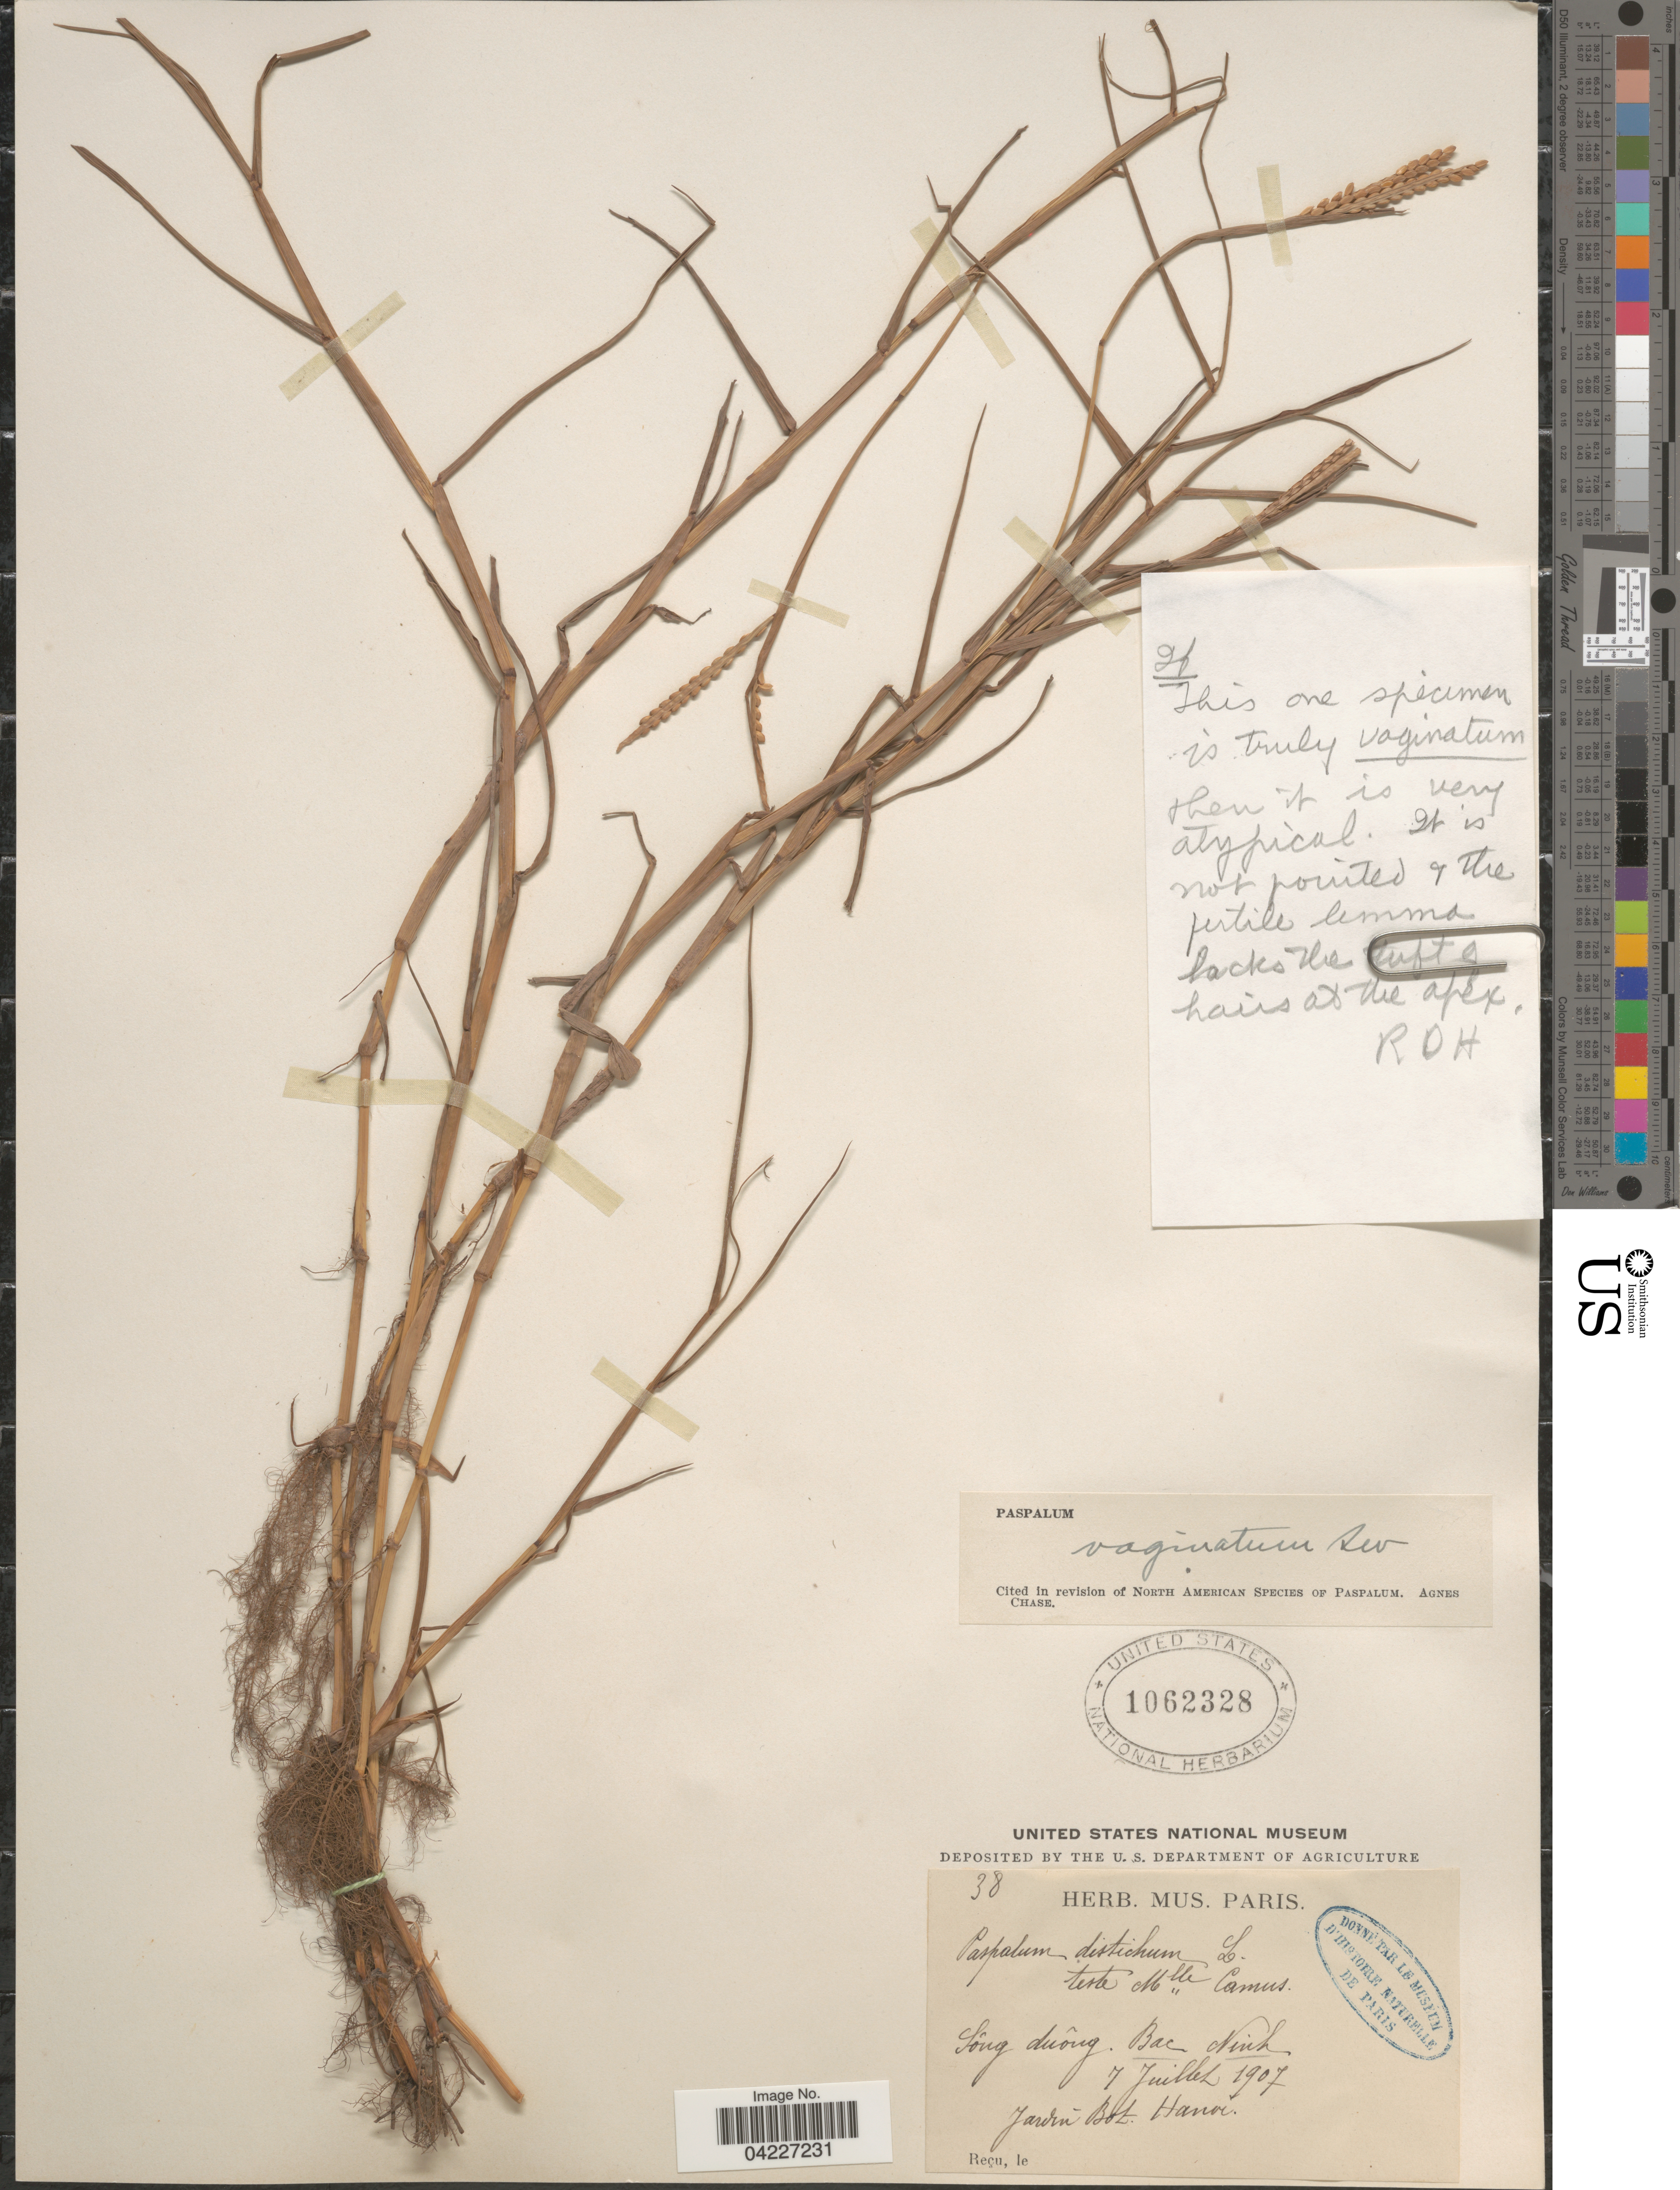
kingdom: Plantae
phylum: Tracheophyta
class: Liliopsida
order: Poales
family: Poaceae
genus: Paspalum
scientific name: Paspalum distichum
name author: L.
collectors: Ex herb. Jardin Botanique, Hanoi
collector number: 38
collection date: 1907-07-07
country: Vietnam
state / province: Bac Ninh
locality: Sông Duông.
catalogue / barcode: US 1062328